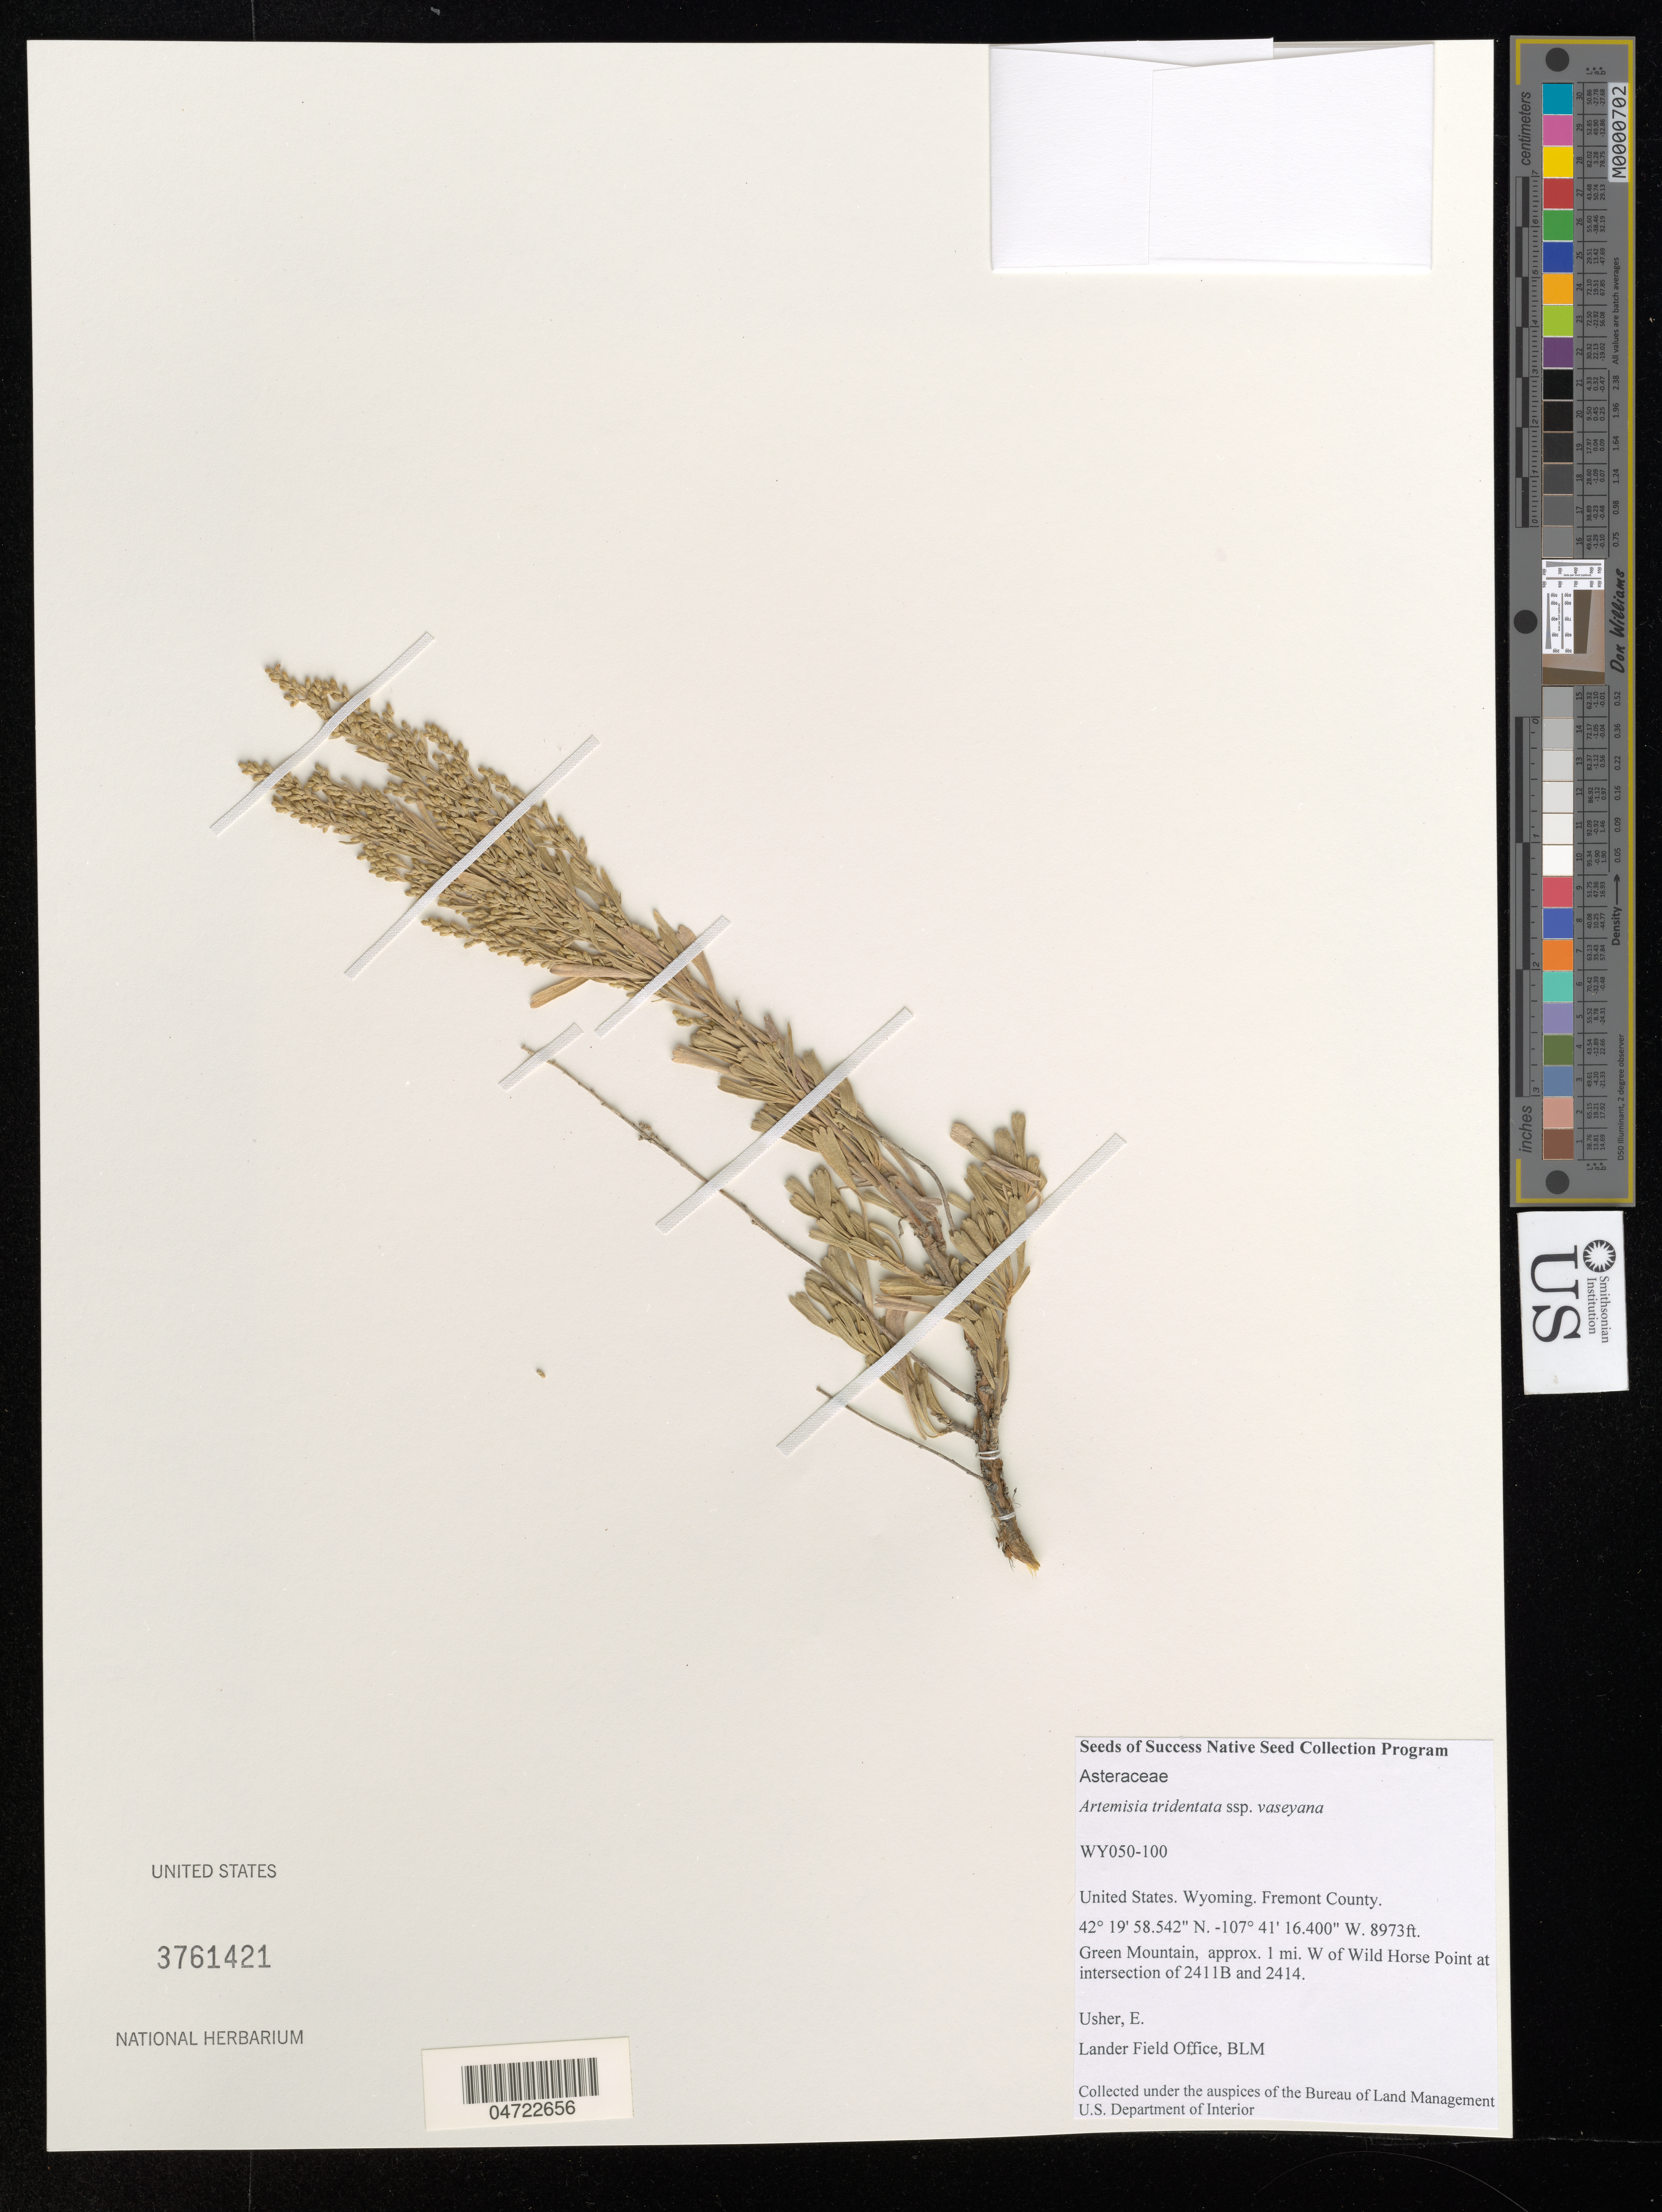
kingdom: Plantae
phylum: Tracheophyta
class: Magnoliopsida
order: Asterales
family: Asteraceae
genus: Artemisia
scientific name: Artemisia tridentata subsp. vaseyana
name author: (Rydb.) Beetle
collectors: E. Usher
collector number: WY050-100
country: United States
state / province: Wyoming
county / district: Fremont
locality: Fremont County. Green Mountain, approx. 1 mi. W of Wild Horse Point at intersection of 2411B and 2414.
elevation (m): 2735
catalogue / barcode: US 3761421